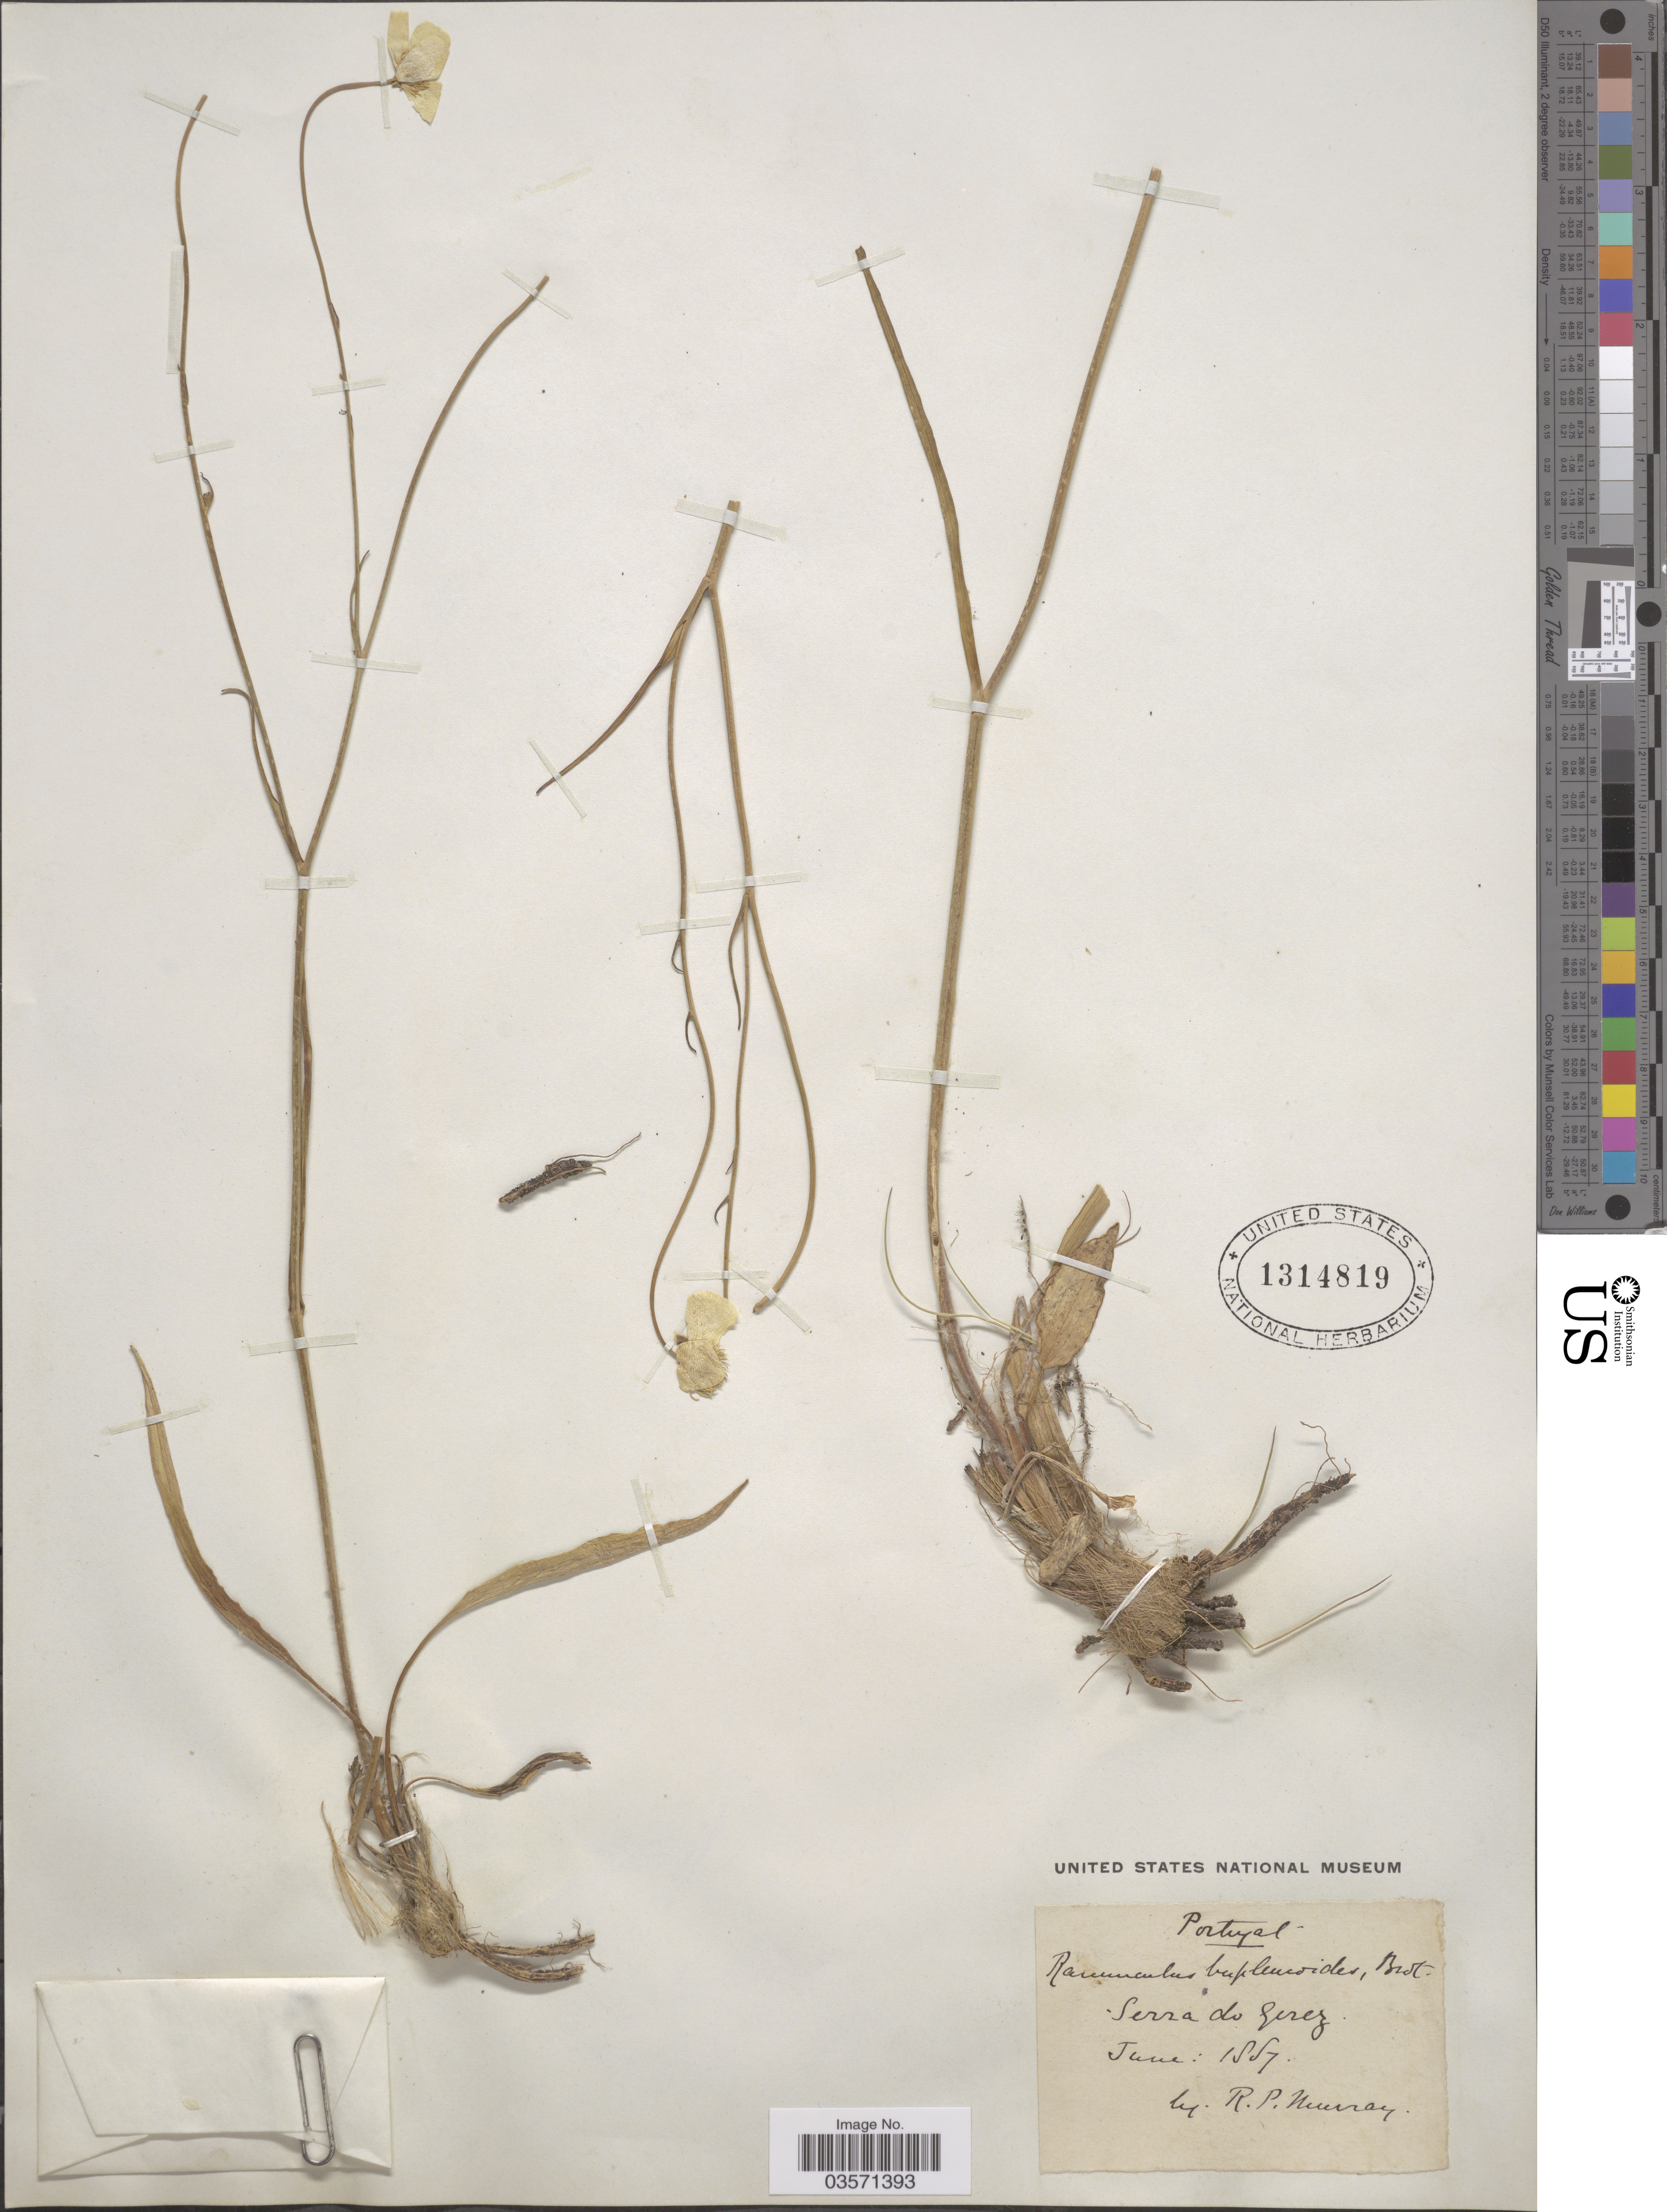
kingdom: Plantae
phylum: Tracheophyta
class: Magnoliopsida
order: Ranunculales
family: Ranunculaceae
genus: Ranunculus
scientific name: Ranunculus bupleuroides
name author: Brot.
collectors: R. P. Murray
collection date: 1867-06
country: Portugal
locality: Serra do Gerez.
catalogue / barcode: US 1314819